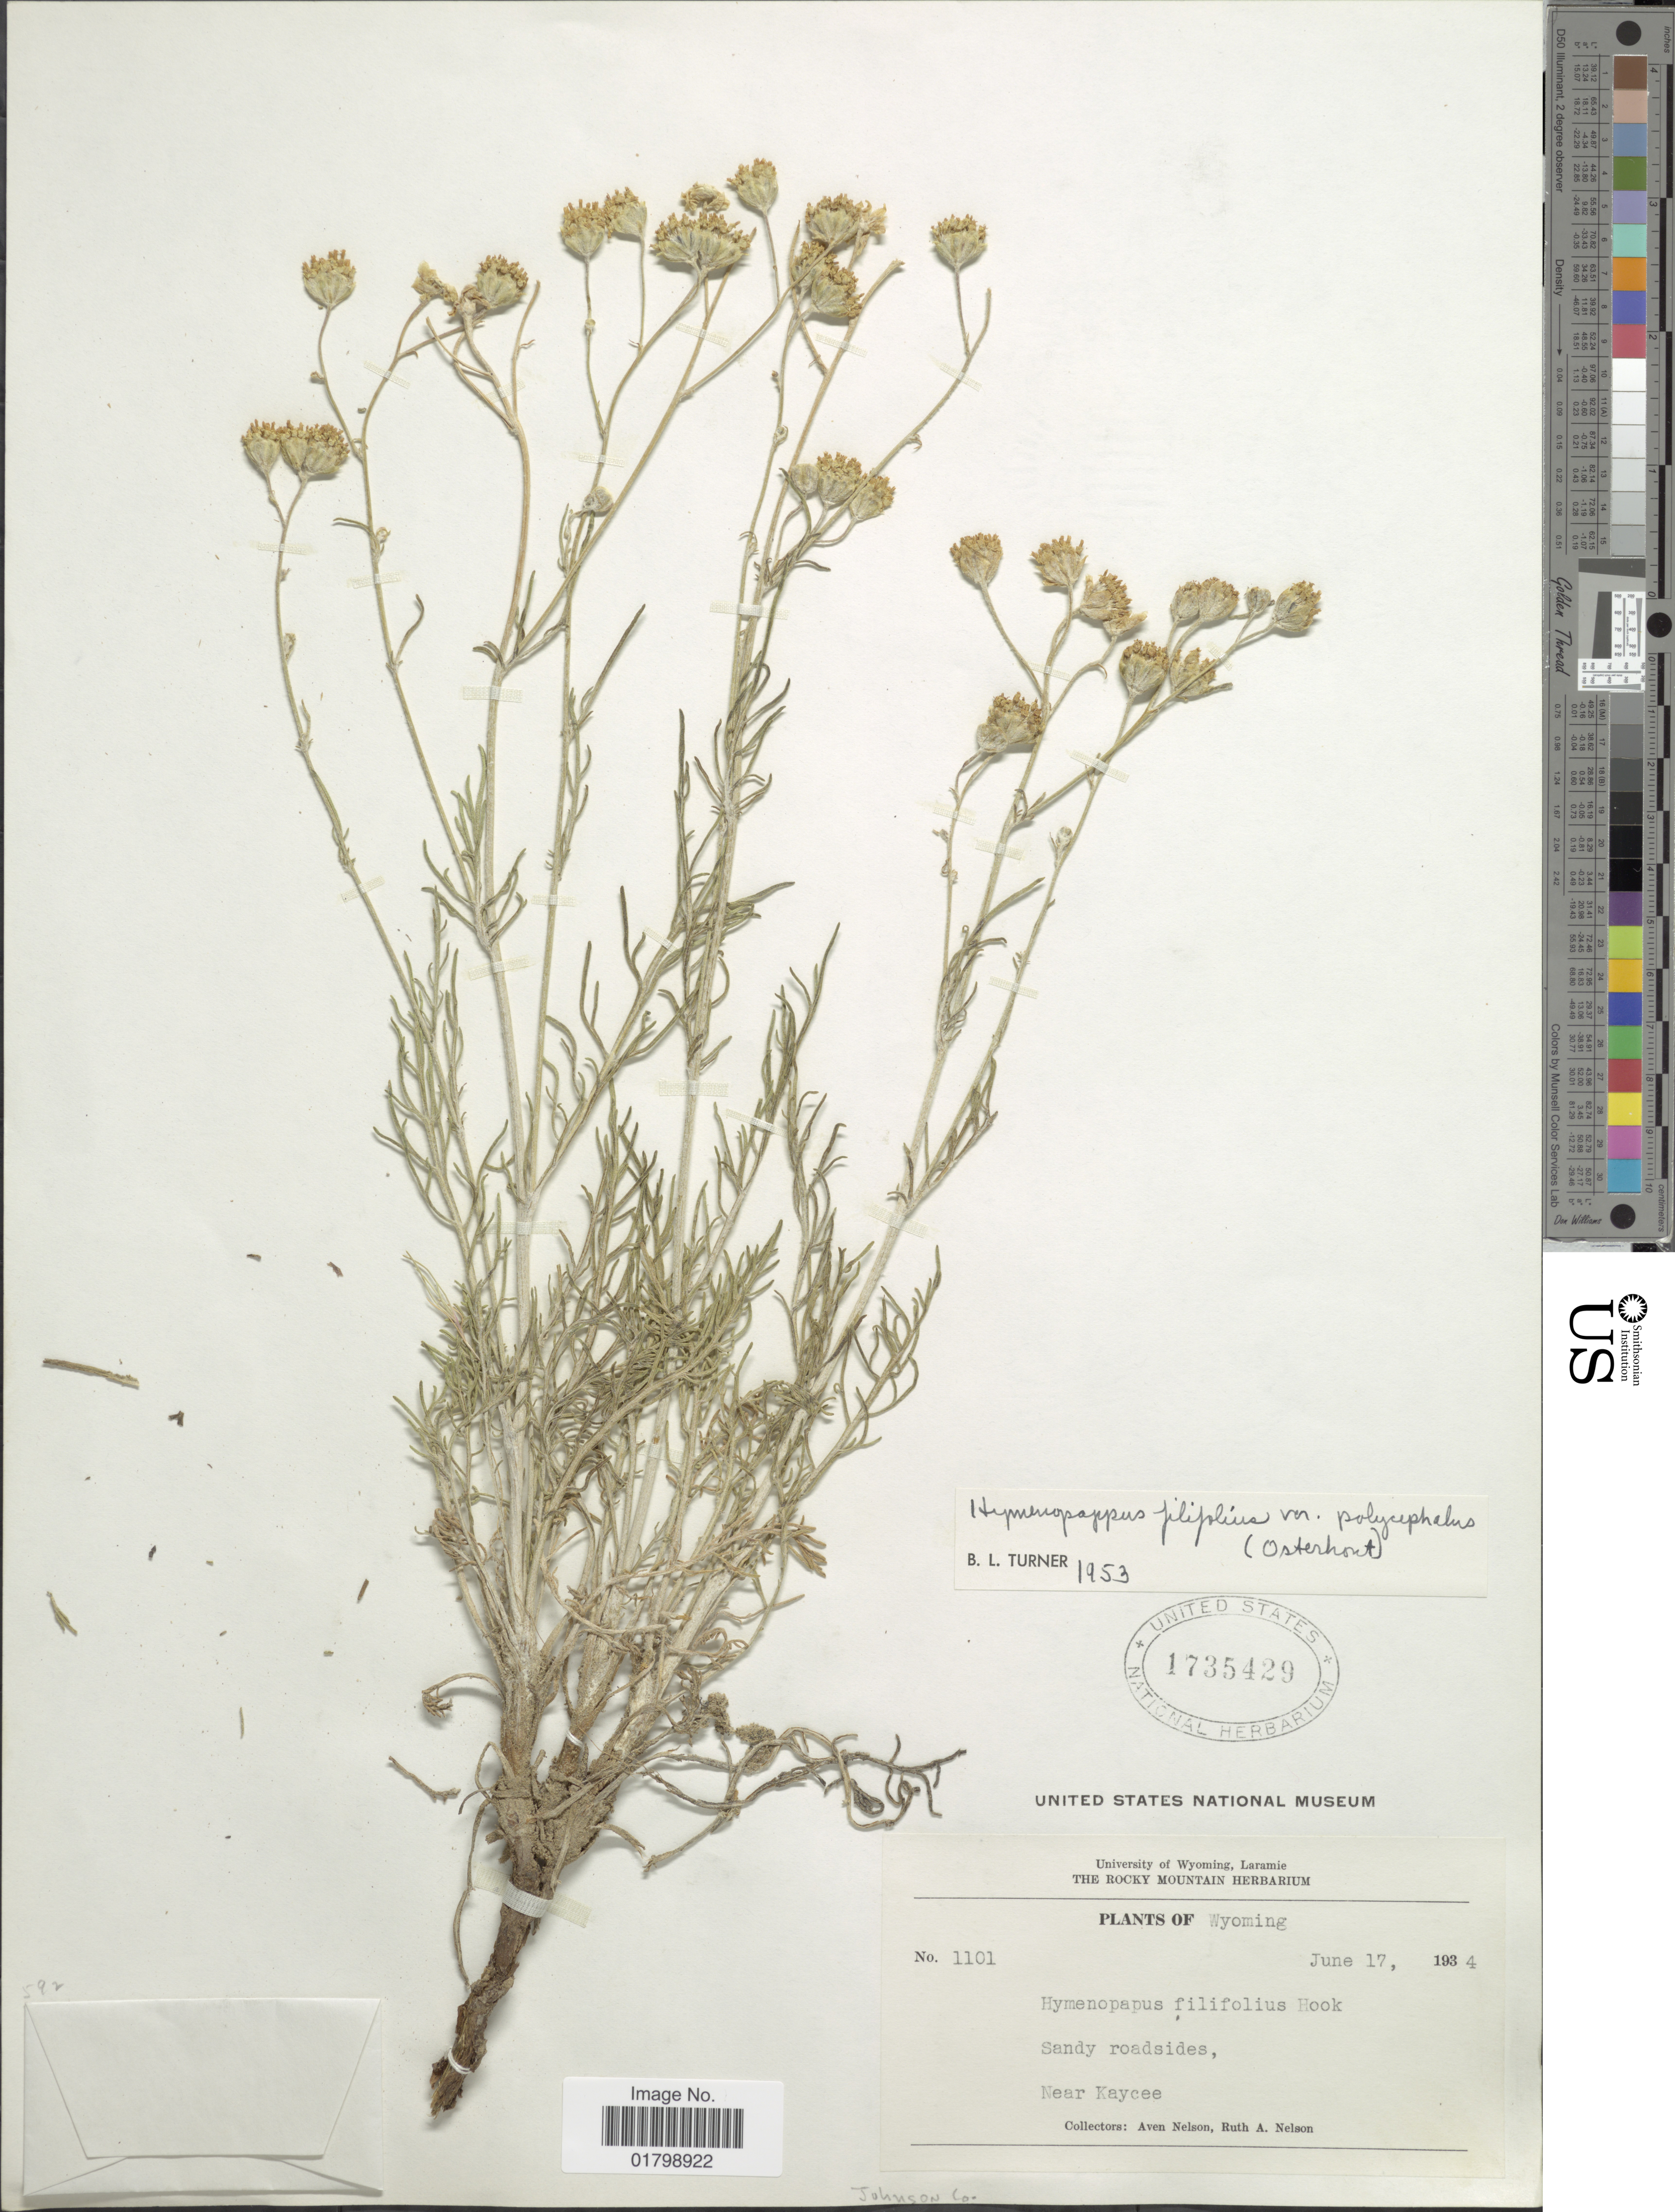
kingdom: Plantae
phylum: Tracheophyta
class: Magnoliopsida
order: Asterales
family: Asteraceae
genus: Hymenopappus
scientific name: Hymenopappus filifolius var. polycephalus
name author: (Osterh.) B.L. Turner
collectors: A. Nelson & R. A. Nelson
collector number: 1101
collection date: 1934-06-17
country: United States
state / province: Wyoming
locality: Near Kaycee, Johnson Co.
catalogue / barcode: US 1735429